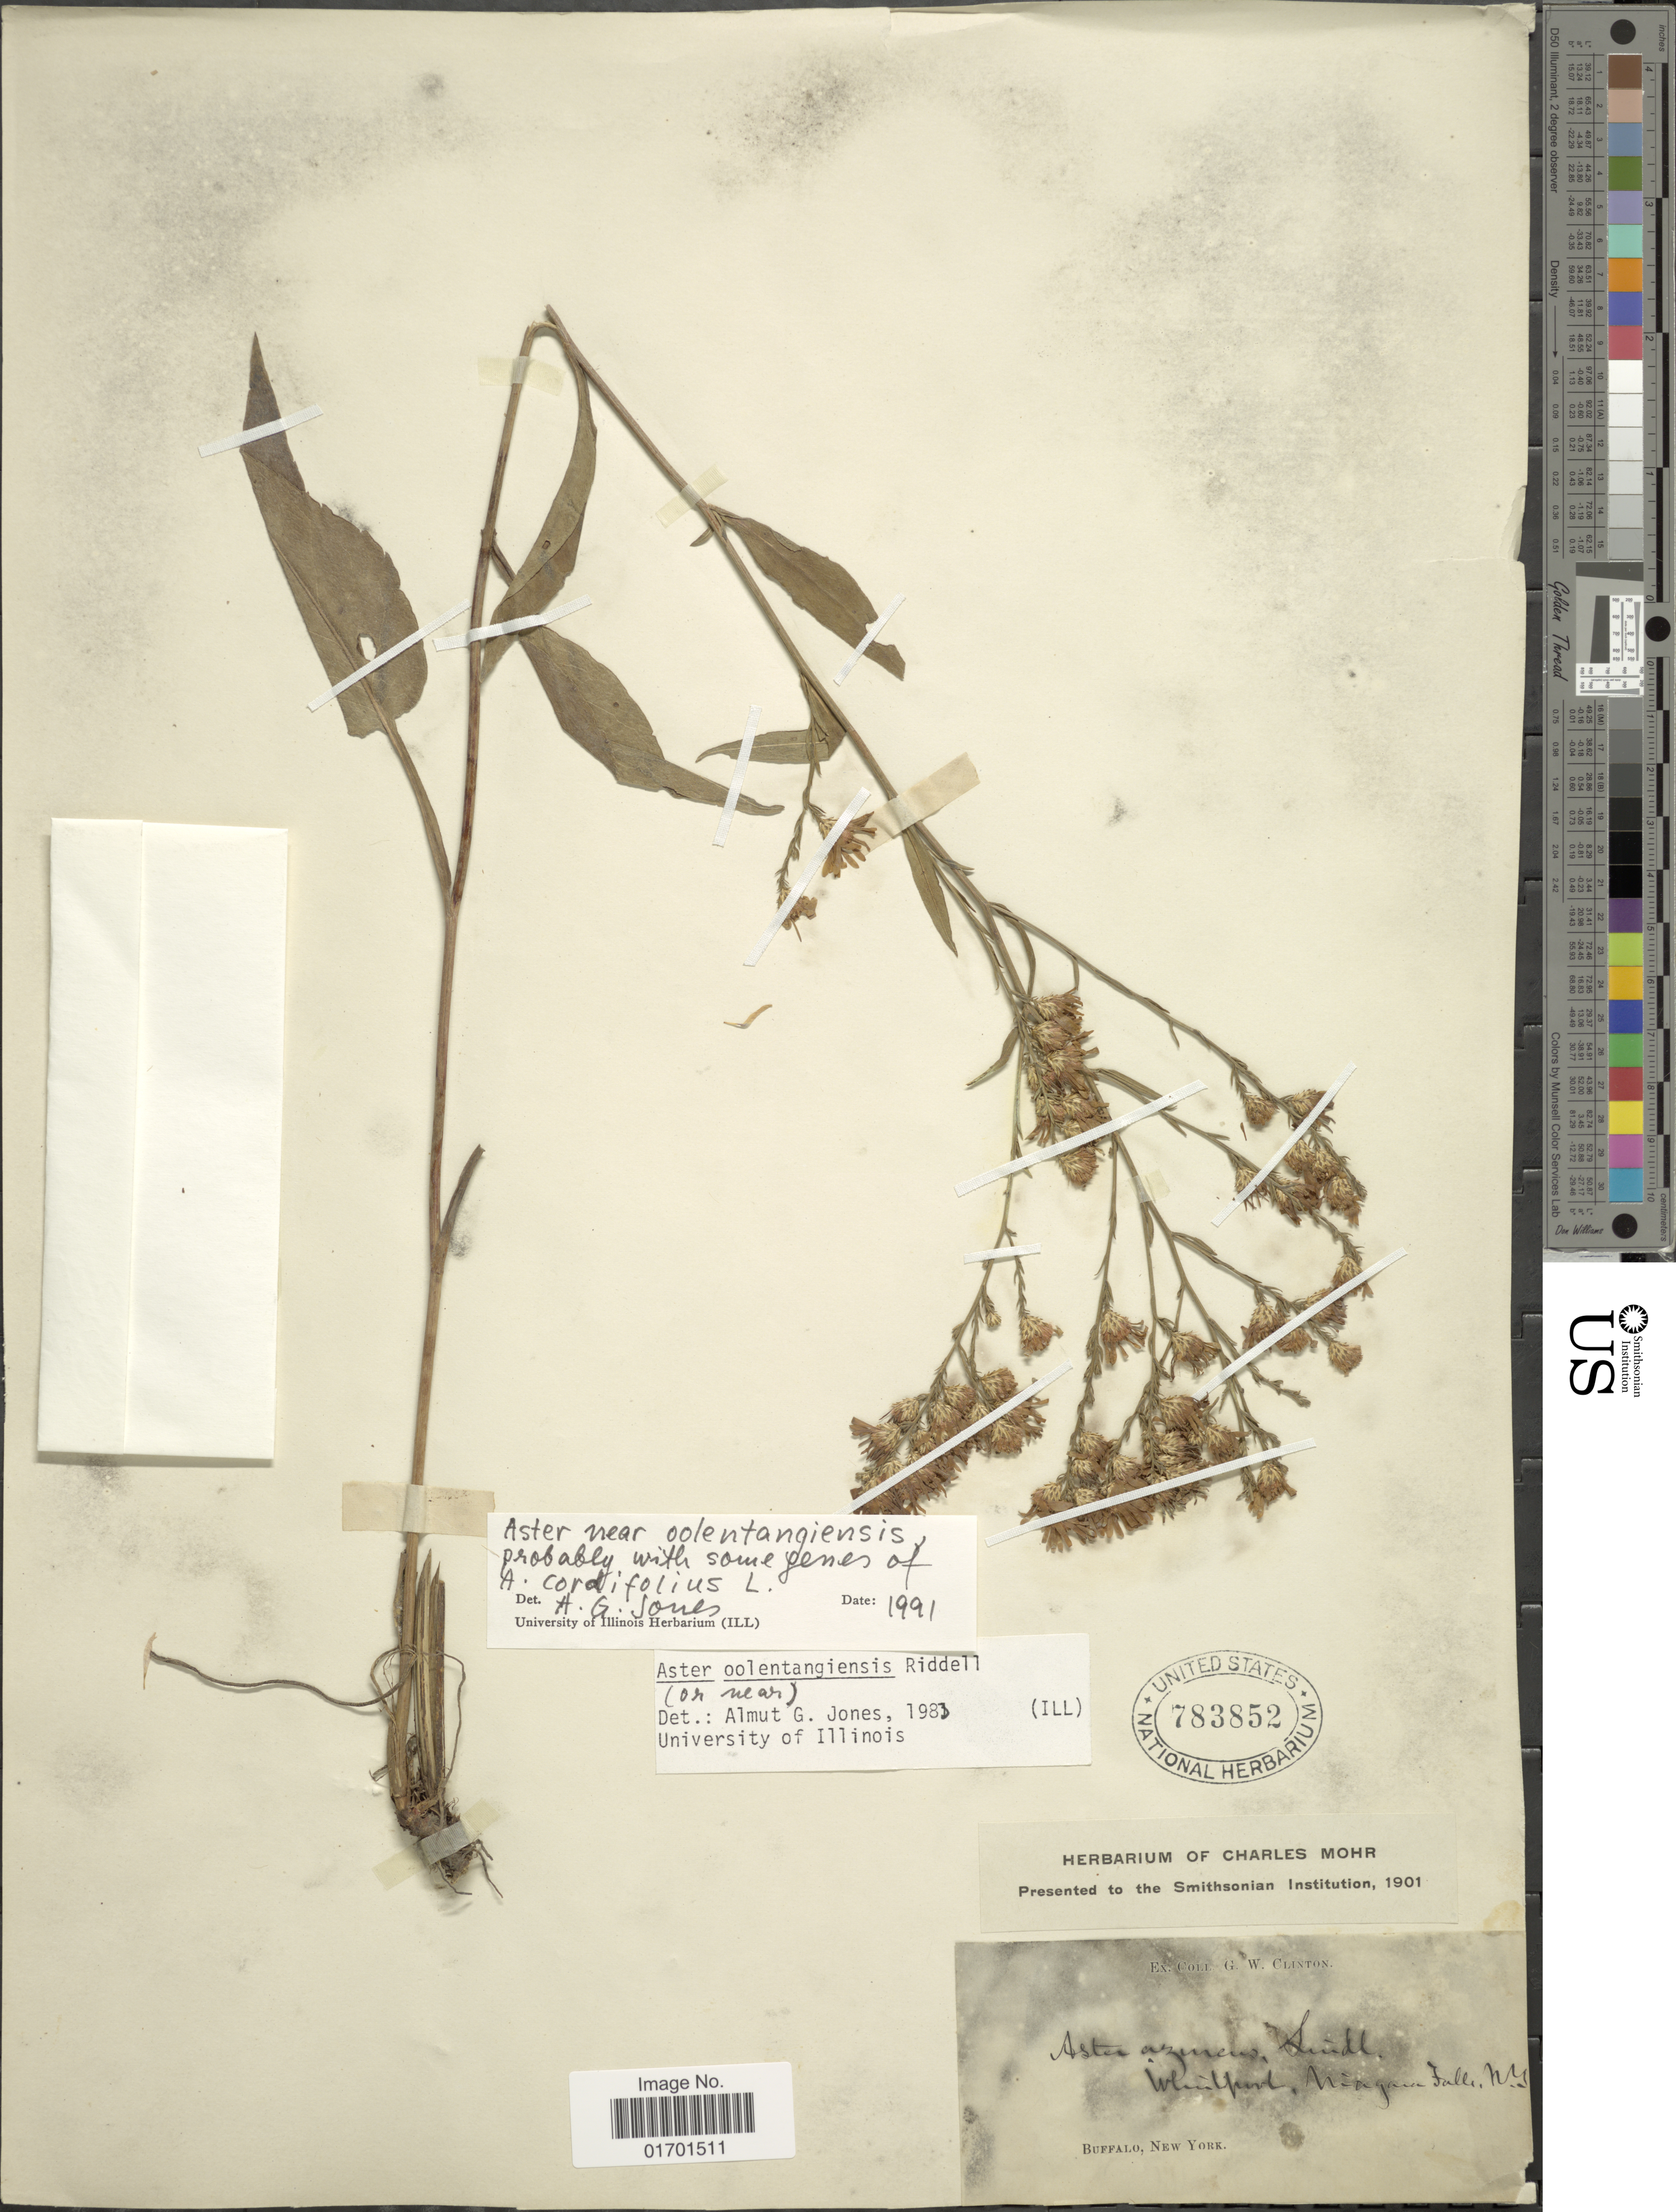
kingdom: Plantae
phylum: Tracheophyta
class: Magnoliopsida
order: Asterales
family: Asteraceae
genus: Symphyotrichum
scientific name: Symphyotrichum oolentangiense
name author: (Riddell) G.L. Nesom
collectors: G. W. Clinton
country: United States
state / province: New York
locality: Whitport, Niagara Falls, Buffalo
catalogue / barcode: US 783852